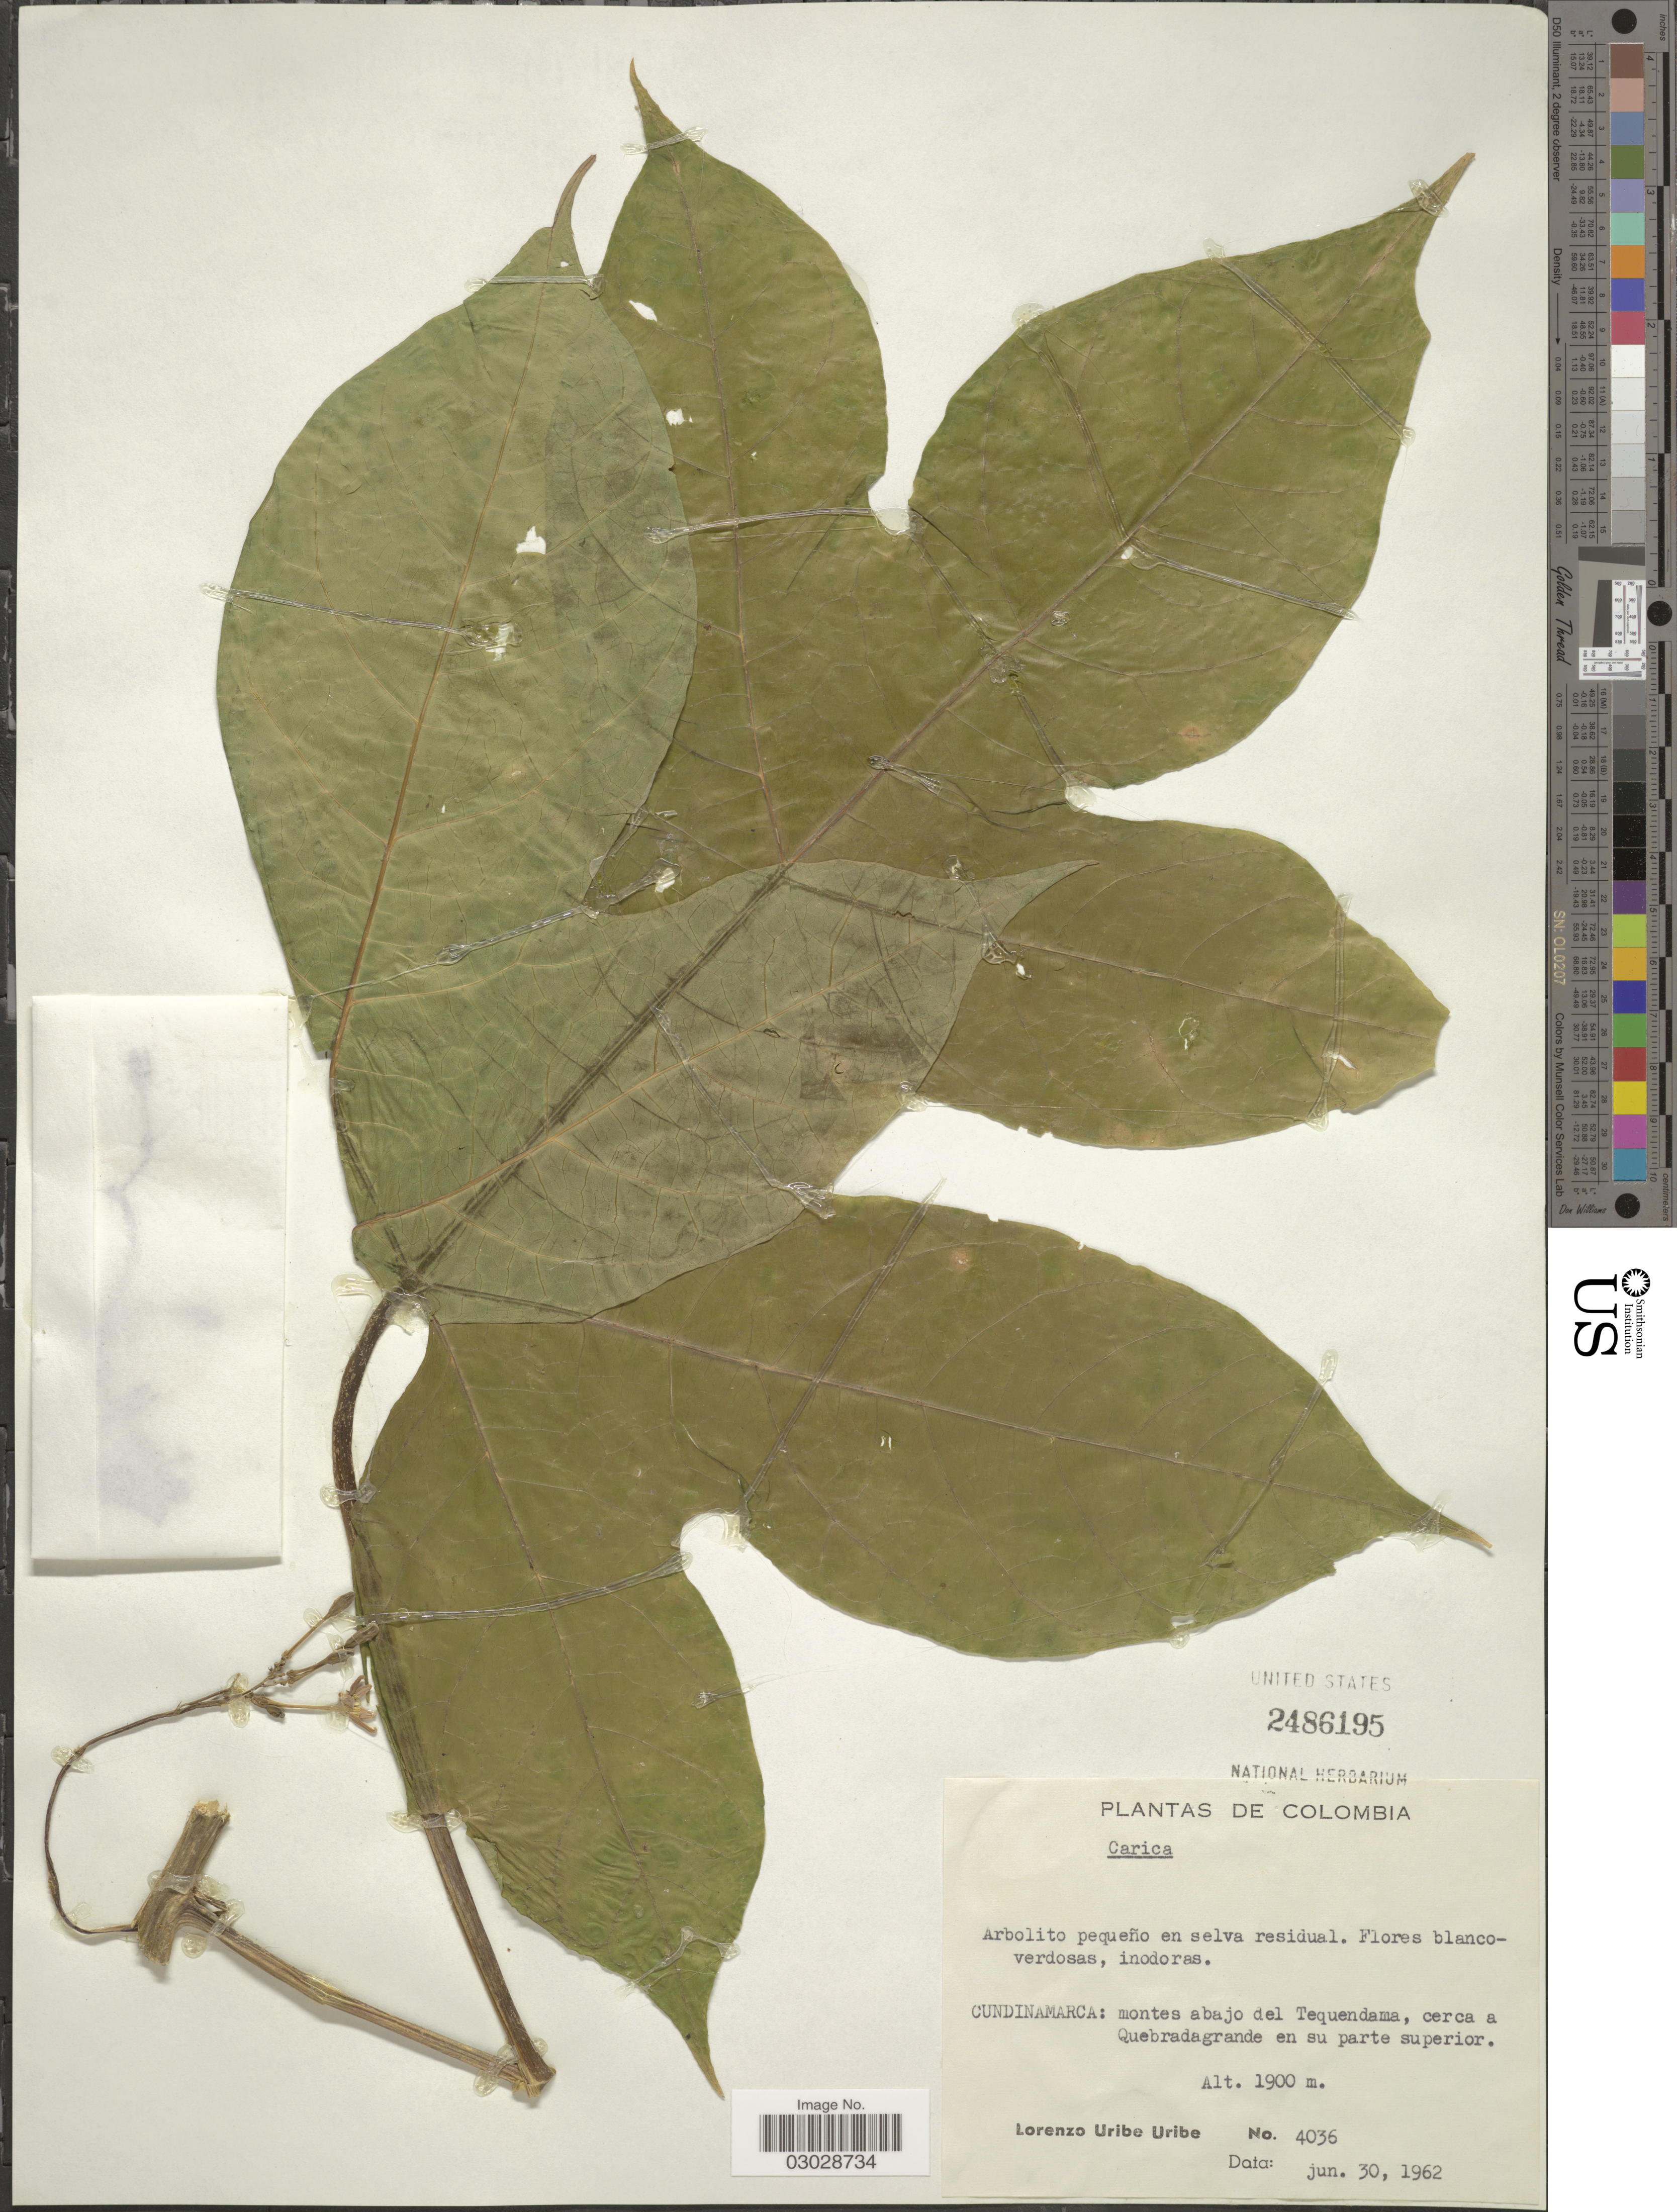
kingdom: Plantae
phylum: Tracheophyta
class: Magnoliopsida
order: Brassicales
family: Caricaceae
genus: Carica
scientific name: Carica sp.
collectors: L. Uribe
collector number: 4036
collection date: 1962-06-30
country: Colombia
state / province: Cundinamarca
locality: Montes abajo del Tequendama, cerca a Quebradagrande en su parte superior.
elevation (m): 1900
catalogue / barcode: US 2486195